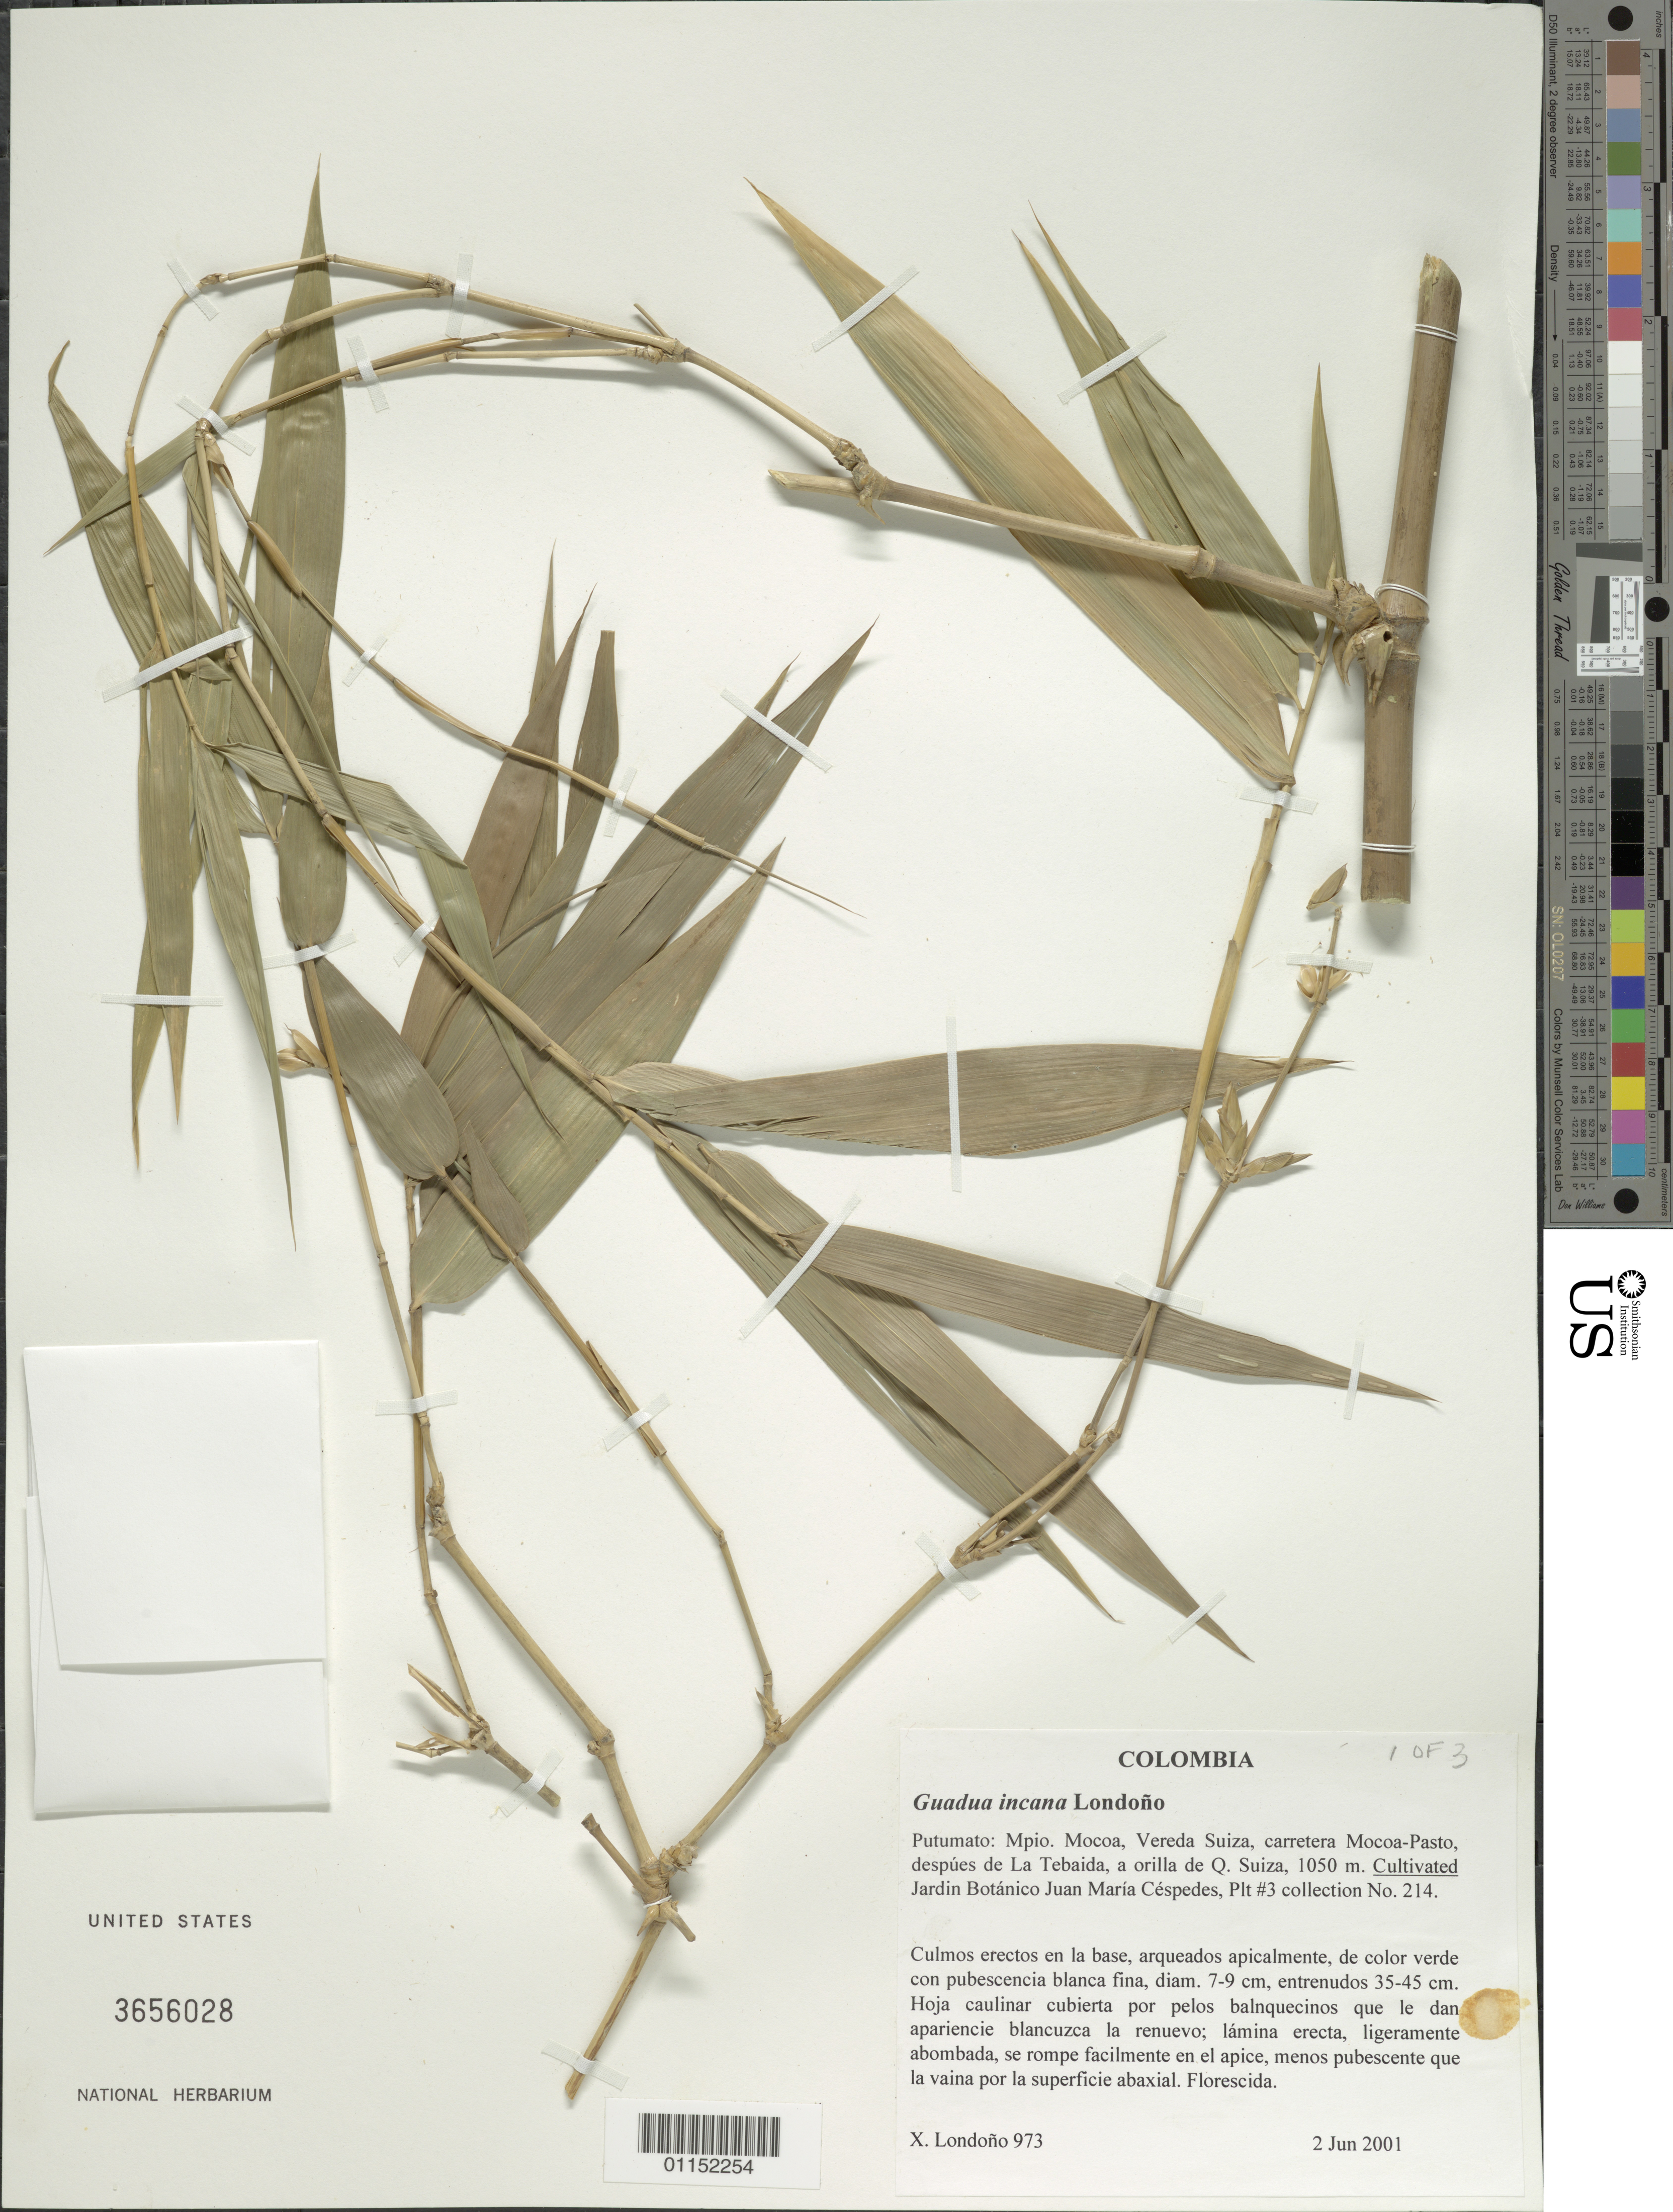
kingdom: Plantae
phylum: Tracheophyta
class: Liliopsida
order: Poales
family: Poaceae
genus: Guadua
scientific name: Guadua incana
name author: Londoño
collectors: X. Londoño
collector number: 973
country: Colombia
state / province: Putumayo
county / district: Mocoa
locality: Vereda Suiza, carretera Mocoa-Pasto.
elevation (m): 1050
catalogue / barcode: US 3656028